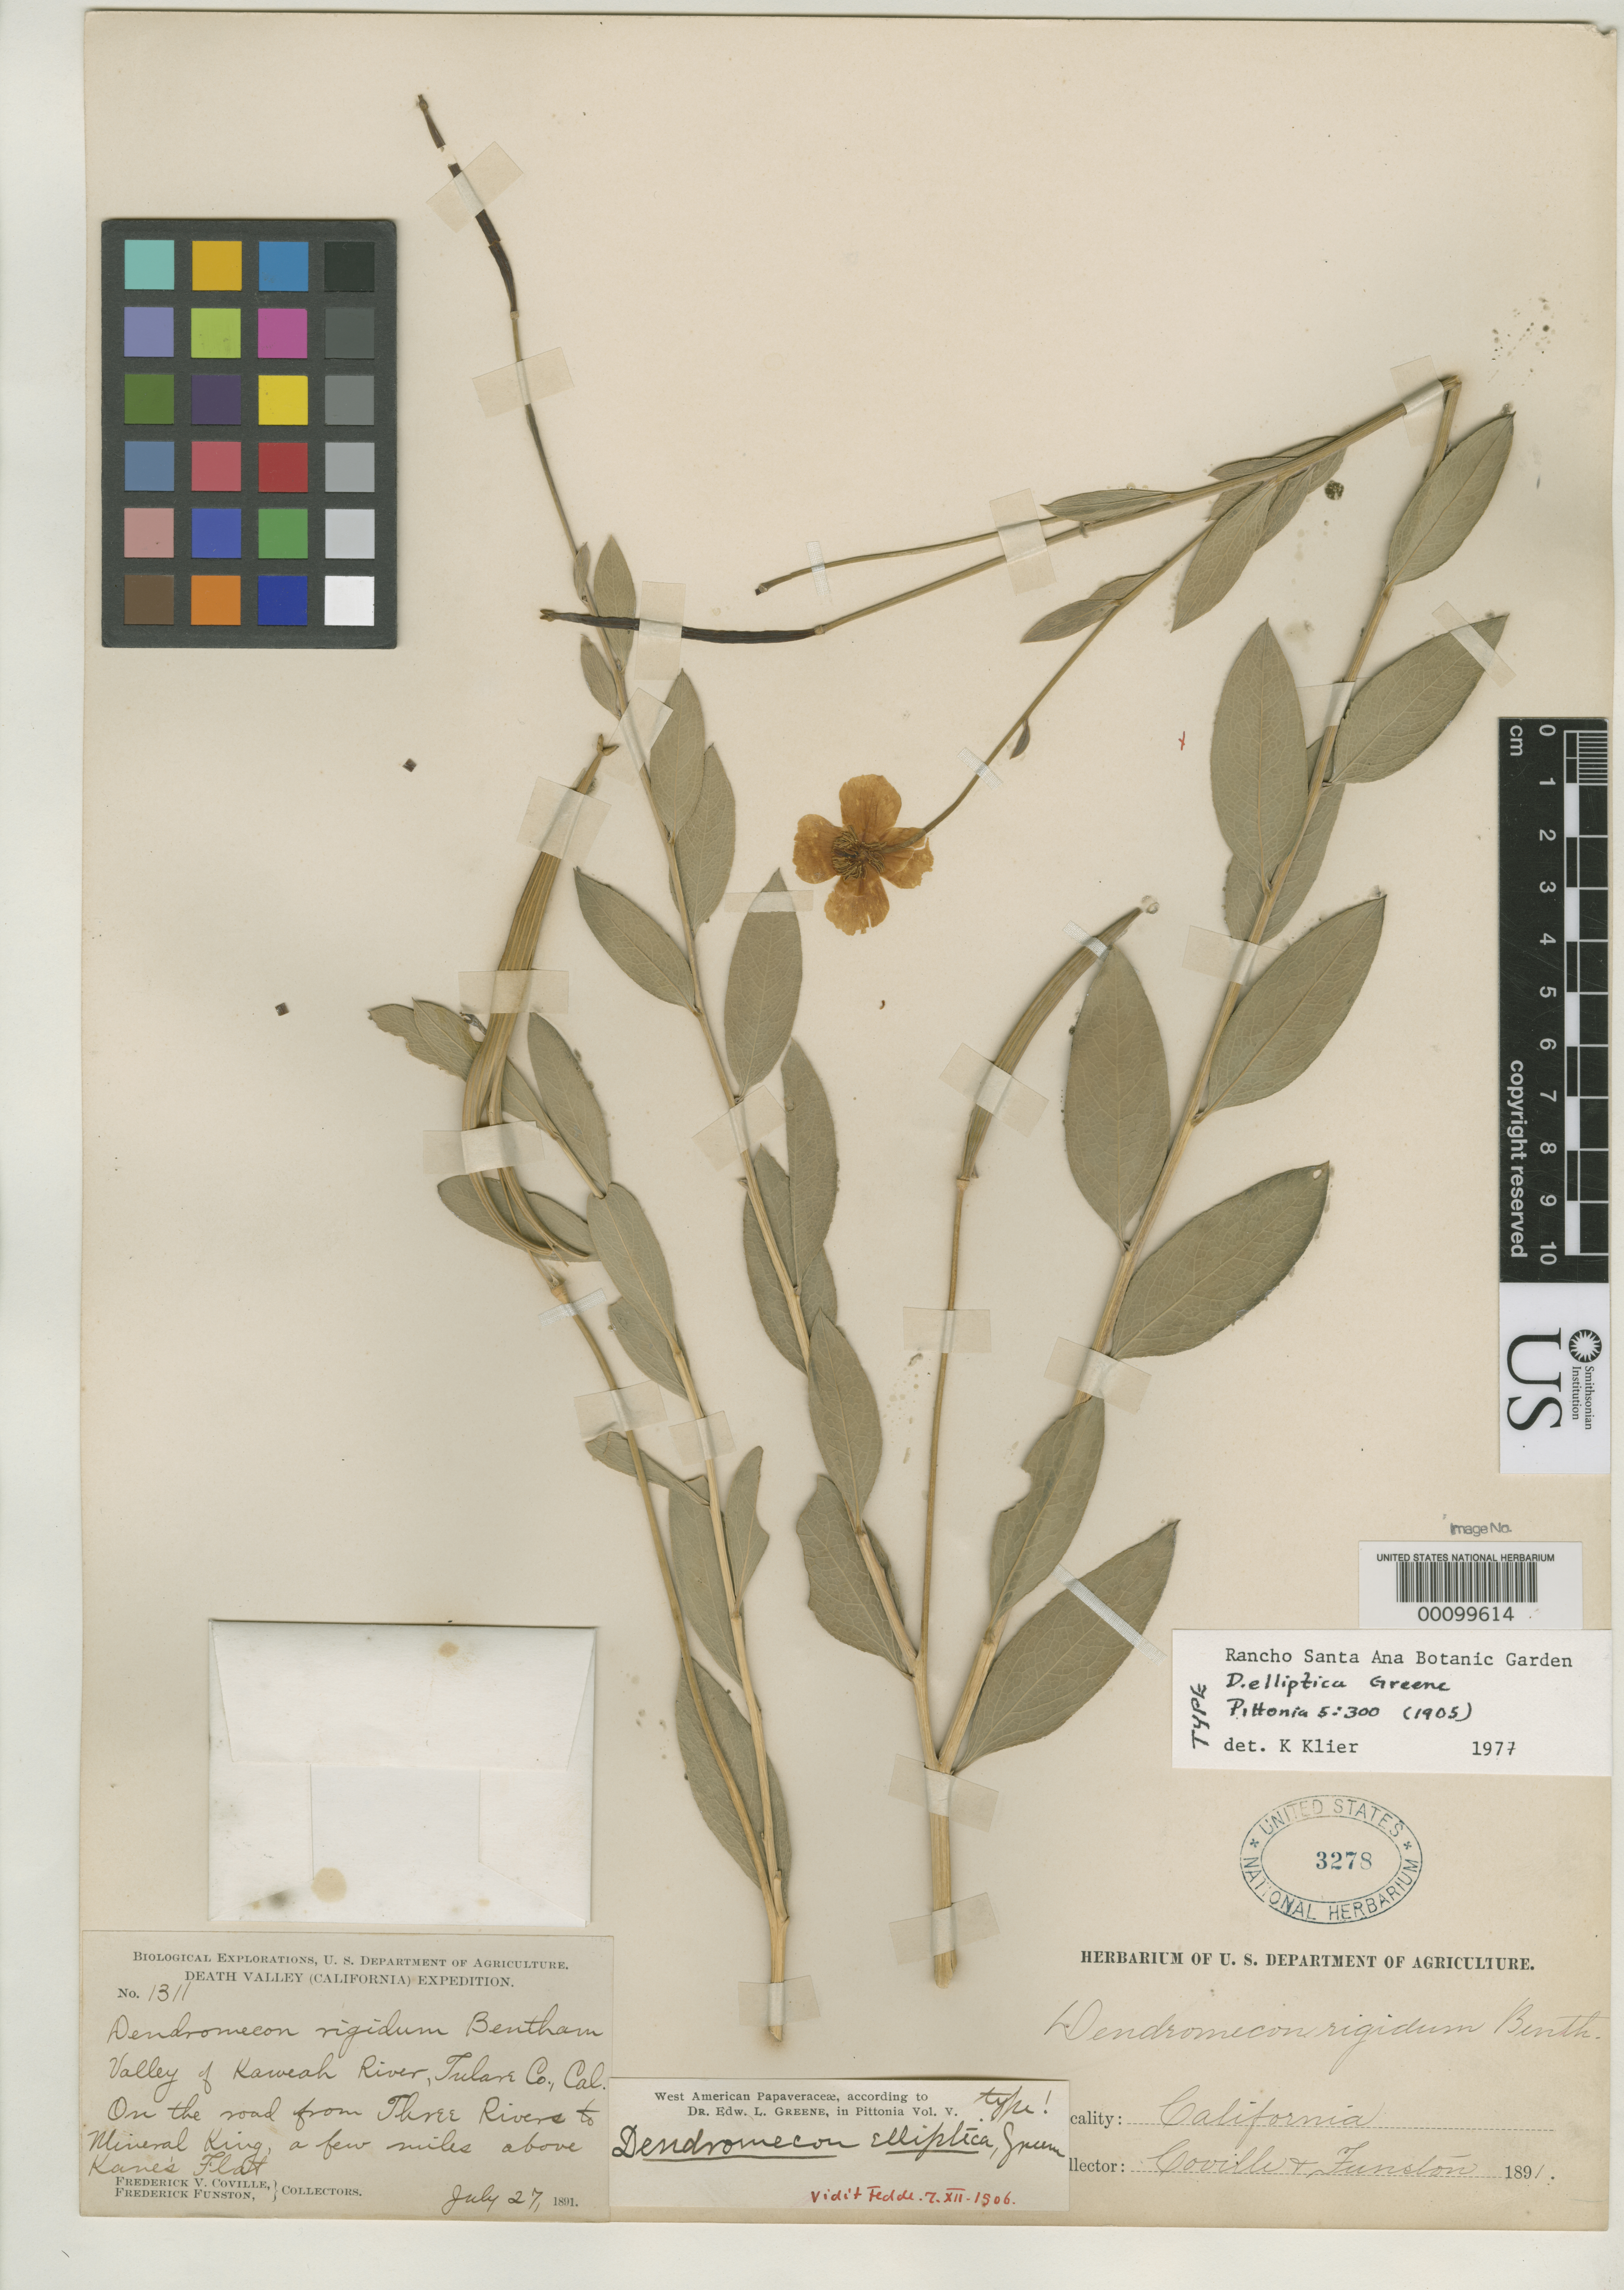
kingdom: Plantae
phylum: Tracheophyta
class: Magnoliopsida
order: Ranunculales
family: Papaveraceae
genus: Dendromecon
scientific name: Dendromecon elliptica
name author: Greene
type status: Syntype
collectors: F. V. Coville & F. Funston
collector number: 1311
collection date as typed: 27 Jul 1891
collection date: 1891-07-27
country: United States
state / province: California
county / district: Tulare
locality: Valley of Kaweah River, on road between three Rivers to Mineral King.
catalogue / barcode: US 3278